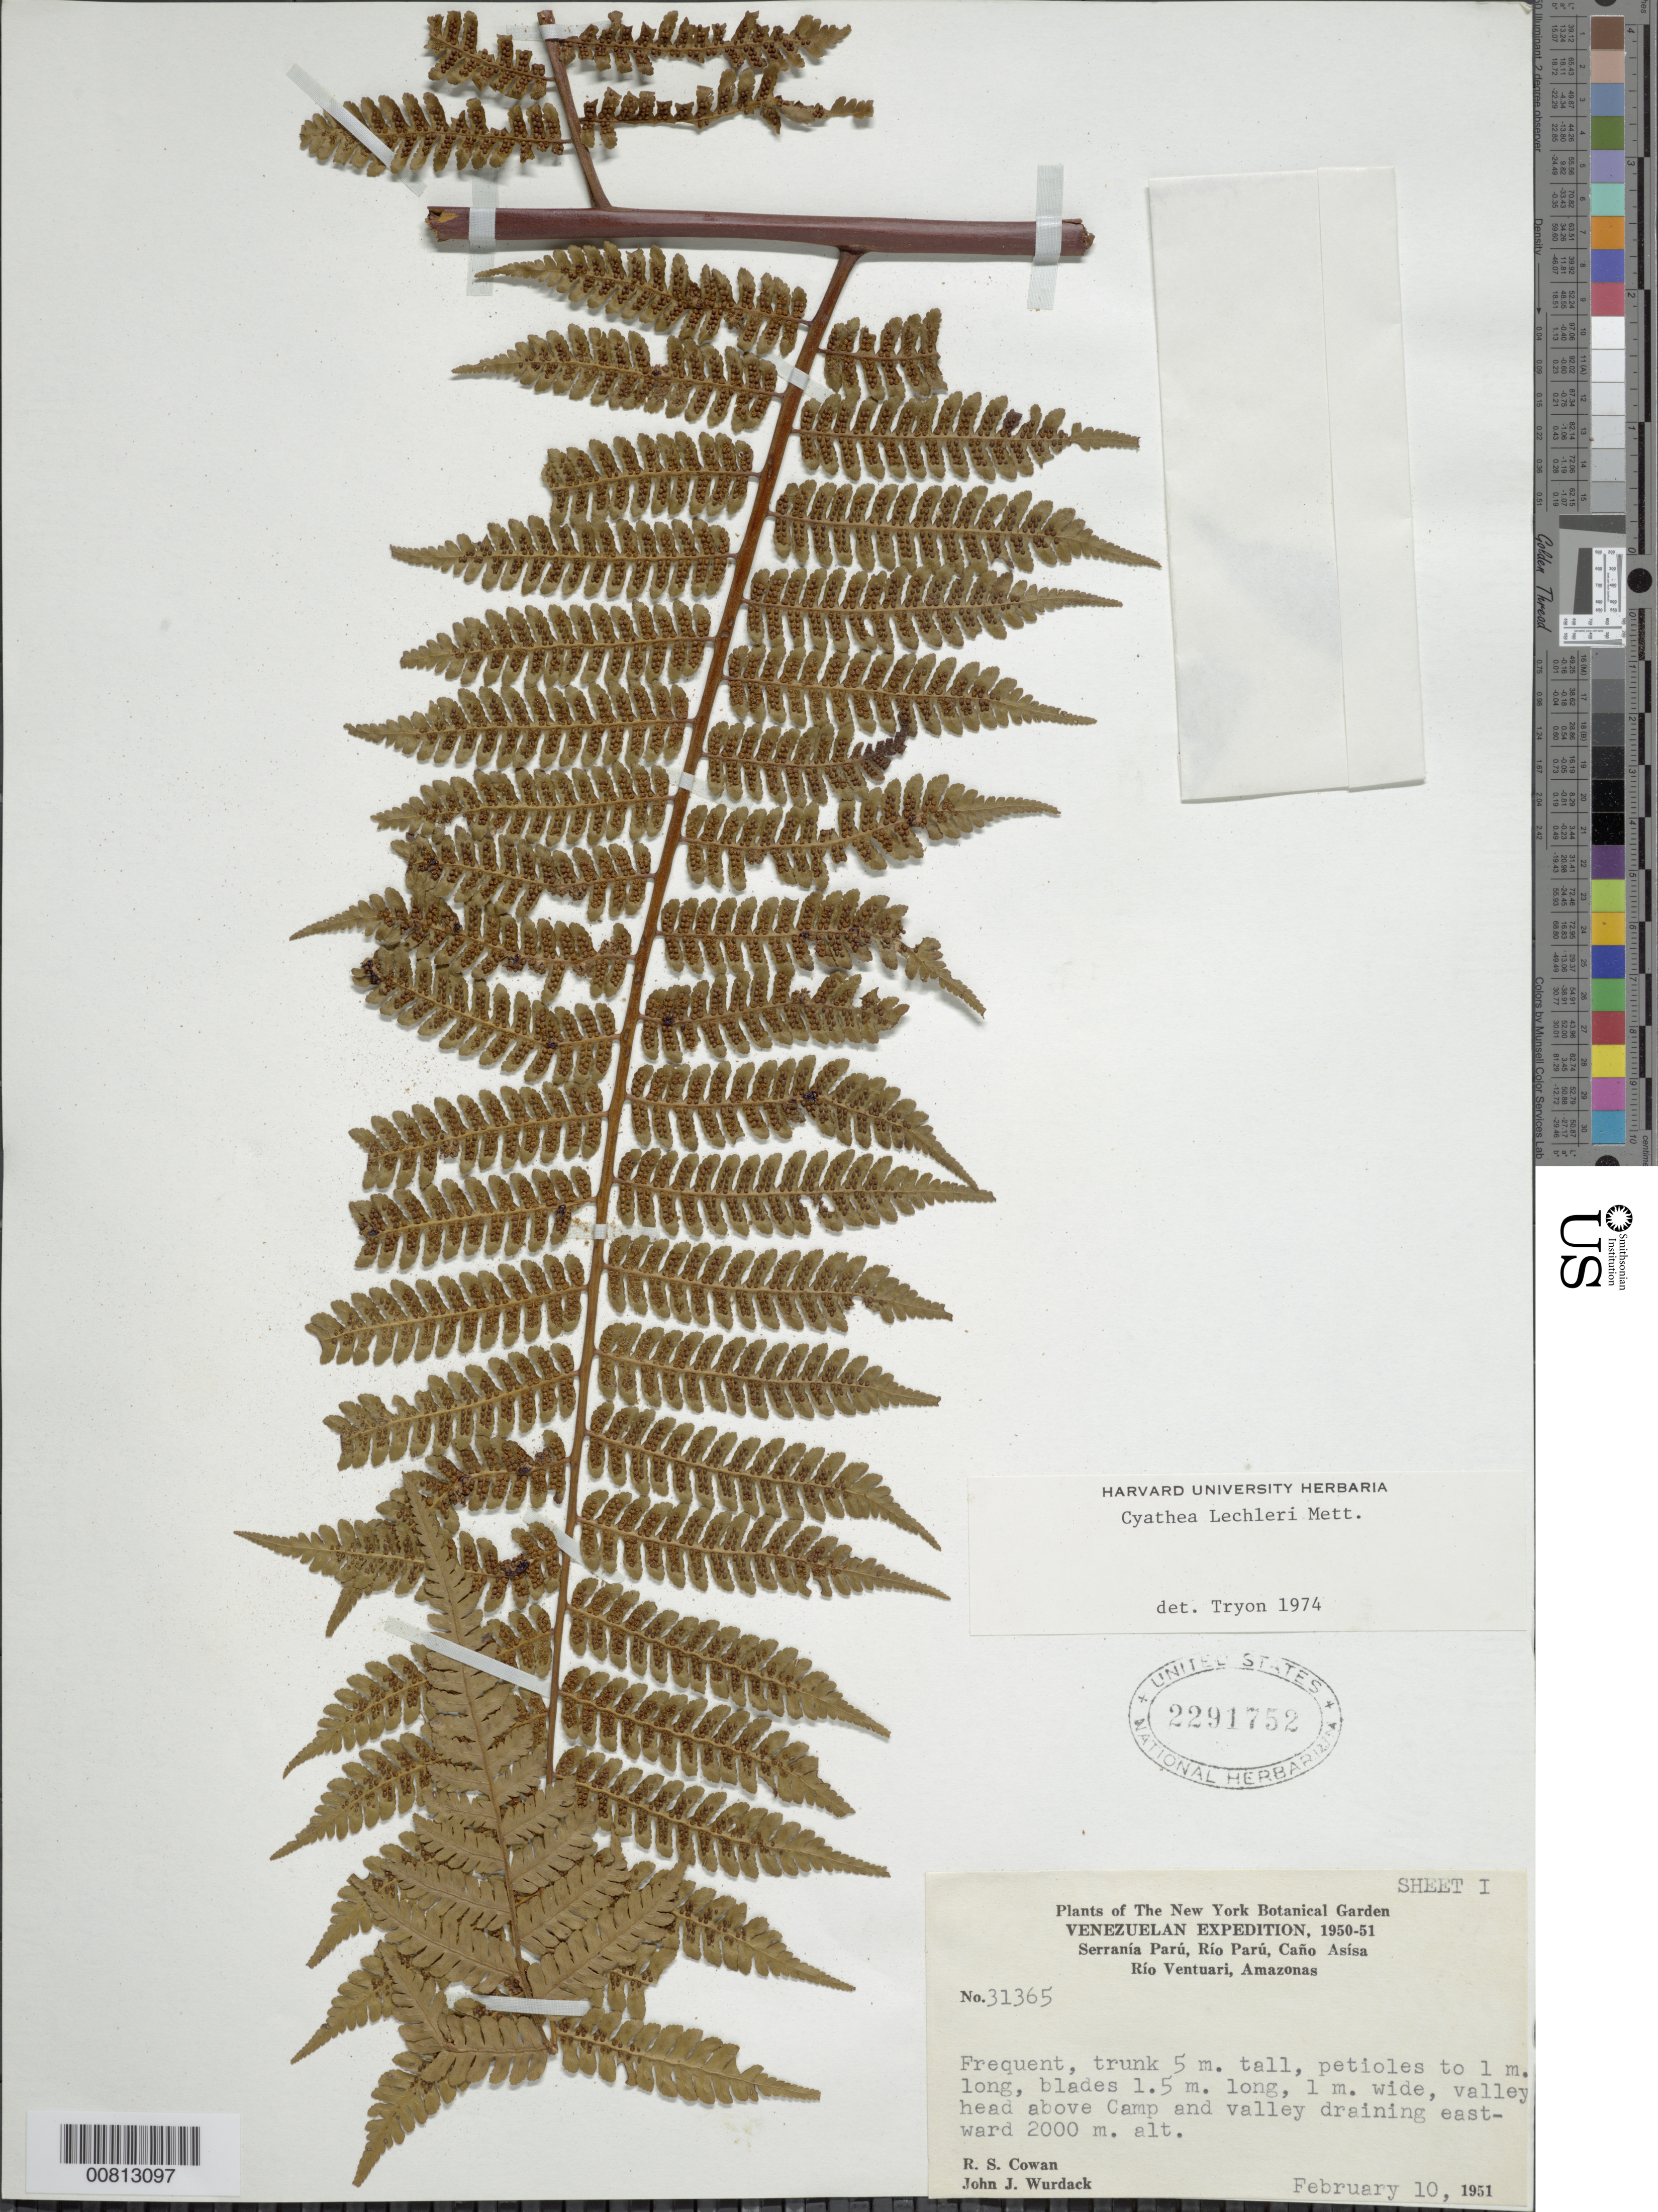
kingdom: Plantae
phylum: Tracheophyta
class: Polypodiopsida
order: Cyatheales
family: Cyatheaceae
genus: Cyathea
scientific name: Cyathea lechleri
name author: Mett.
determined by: Tryon, --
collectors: R. S. Cowan & J. J. Wurdack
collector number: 31365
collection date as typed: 10-Feb-51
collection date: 1951-02-10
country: Venezuela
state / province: Amazonas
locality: Serranía Parú, Río Parú, Caño Asísa, Río Ventuari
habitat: Valley above camp and valley draining eastward through cumbre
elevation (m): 2000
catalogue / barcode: US 2291752